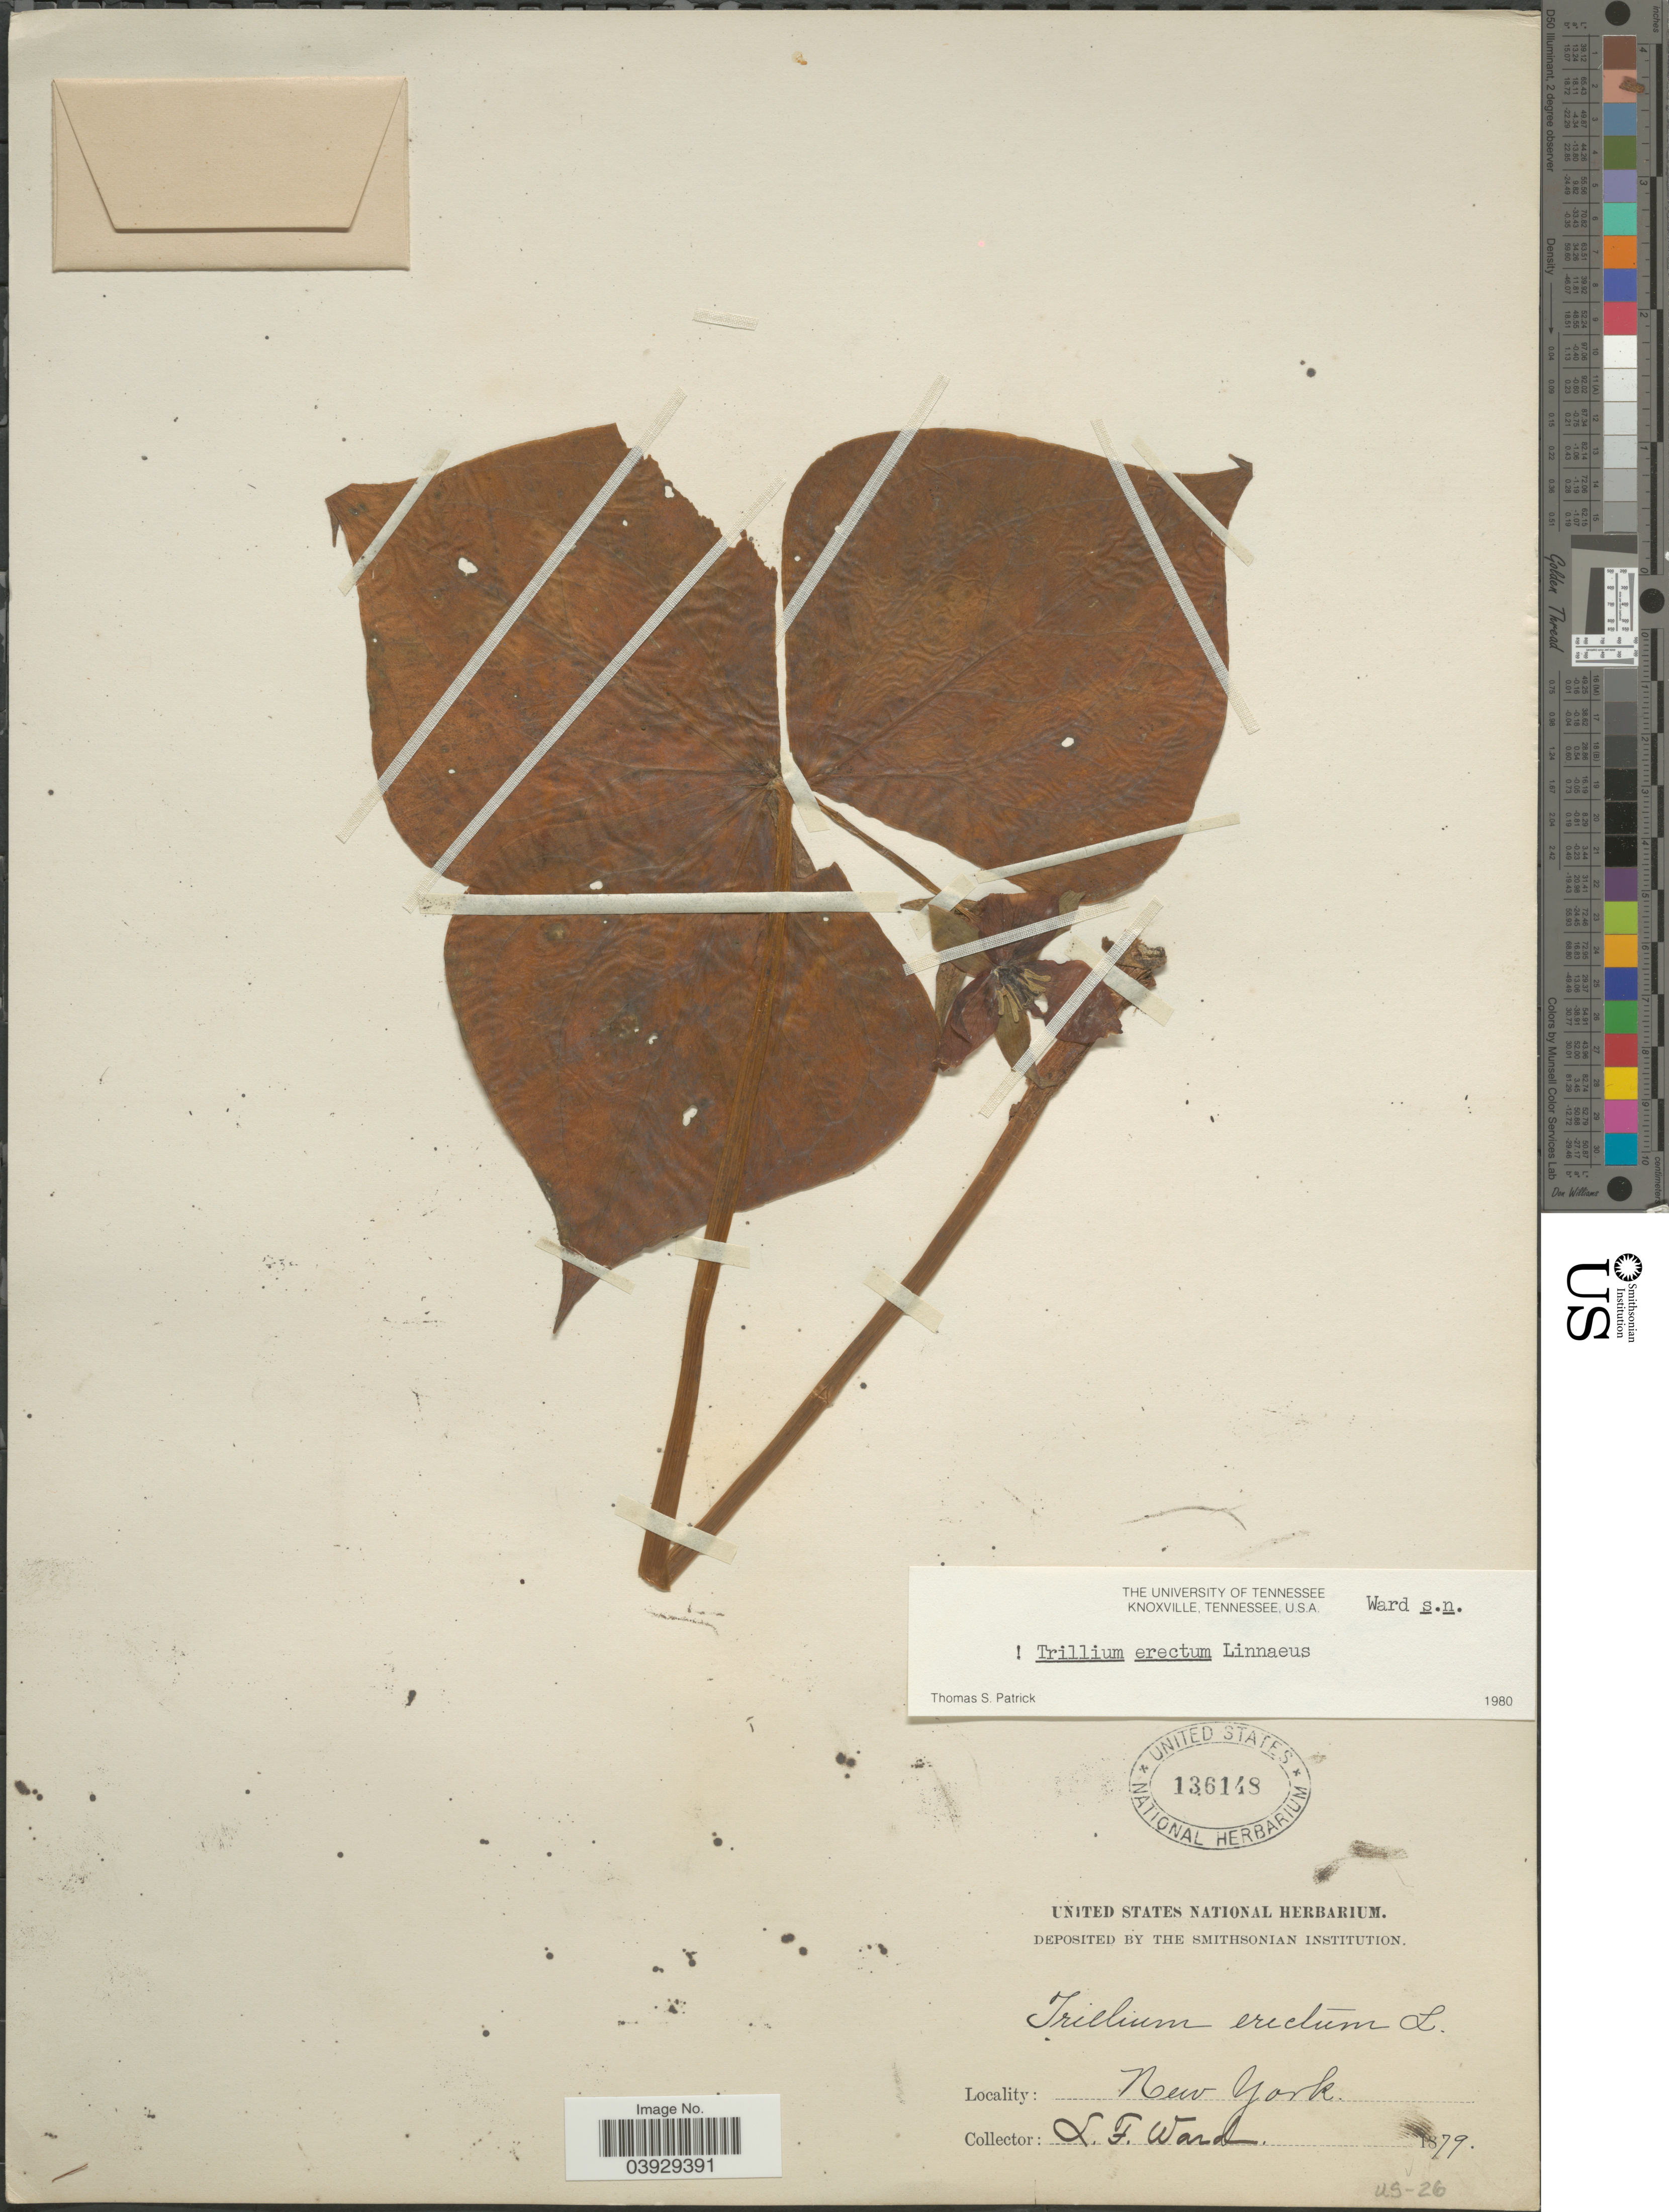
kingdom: Plantae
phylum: Tracheophyta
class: Liliopsida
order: Liliales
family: Melanthiaceae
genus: Trillium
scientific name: Trillium erectum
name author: L.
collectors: L. Ward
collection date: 1879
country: United States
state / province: New York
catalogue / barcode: US 136148